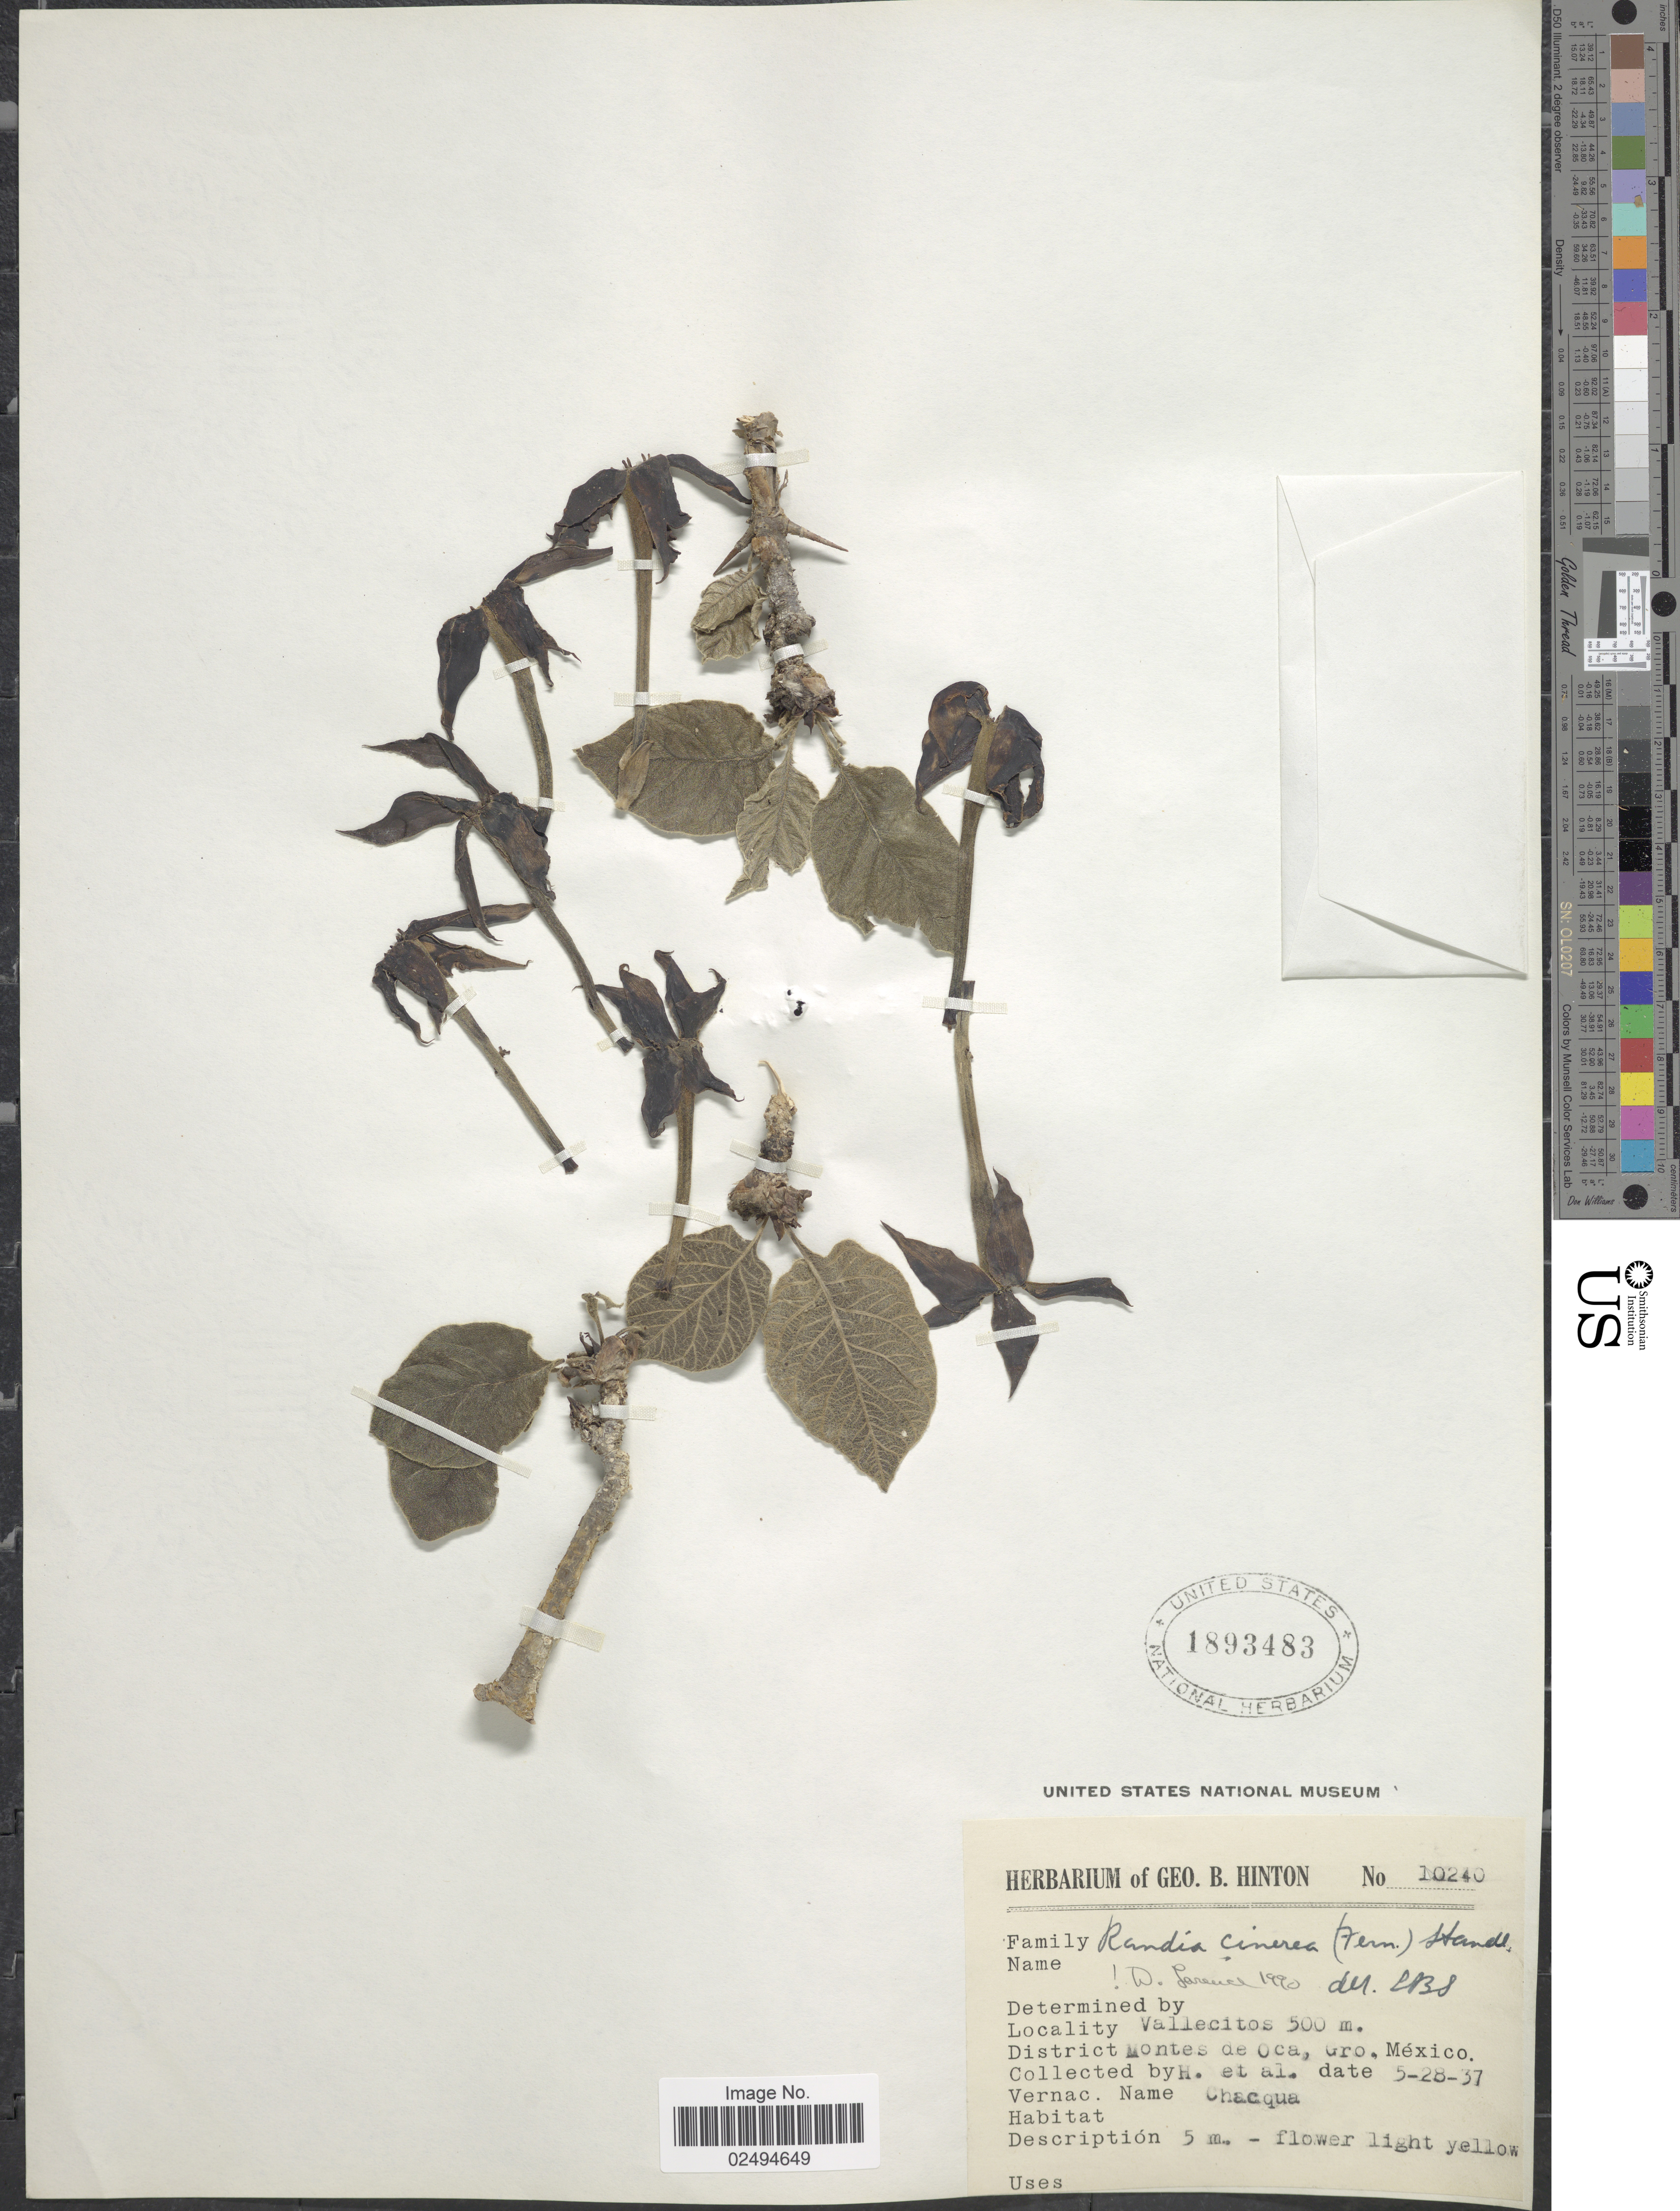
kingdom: Plantae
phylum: Tracheophyta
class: Magnoliopsida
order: Gentianales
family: Rubiaceae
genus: Randia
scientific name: Randia cinerea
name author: (Fernald) Standl.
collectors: G. B. Hinton & et al.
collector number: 10240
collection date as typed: Transcribed d/m/y: 28/5/37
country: Mexico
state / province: Guerrero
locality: Vallecitos, District Montes de Oca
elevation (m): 500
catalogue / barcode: US 1893483